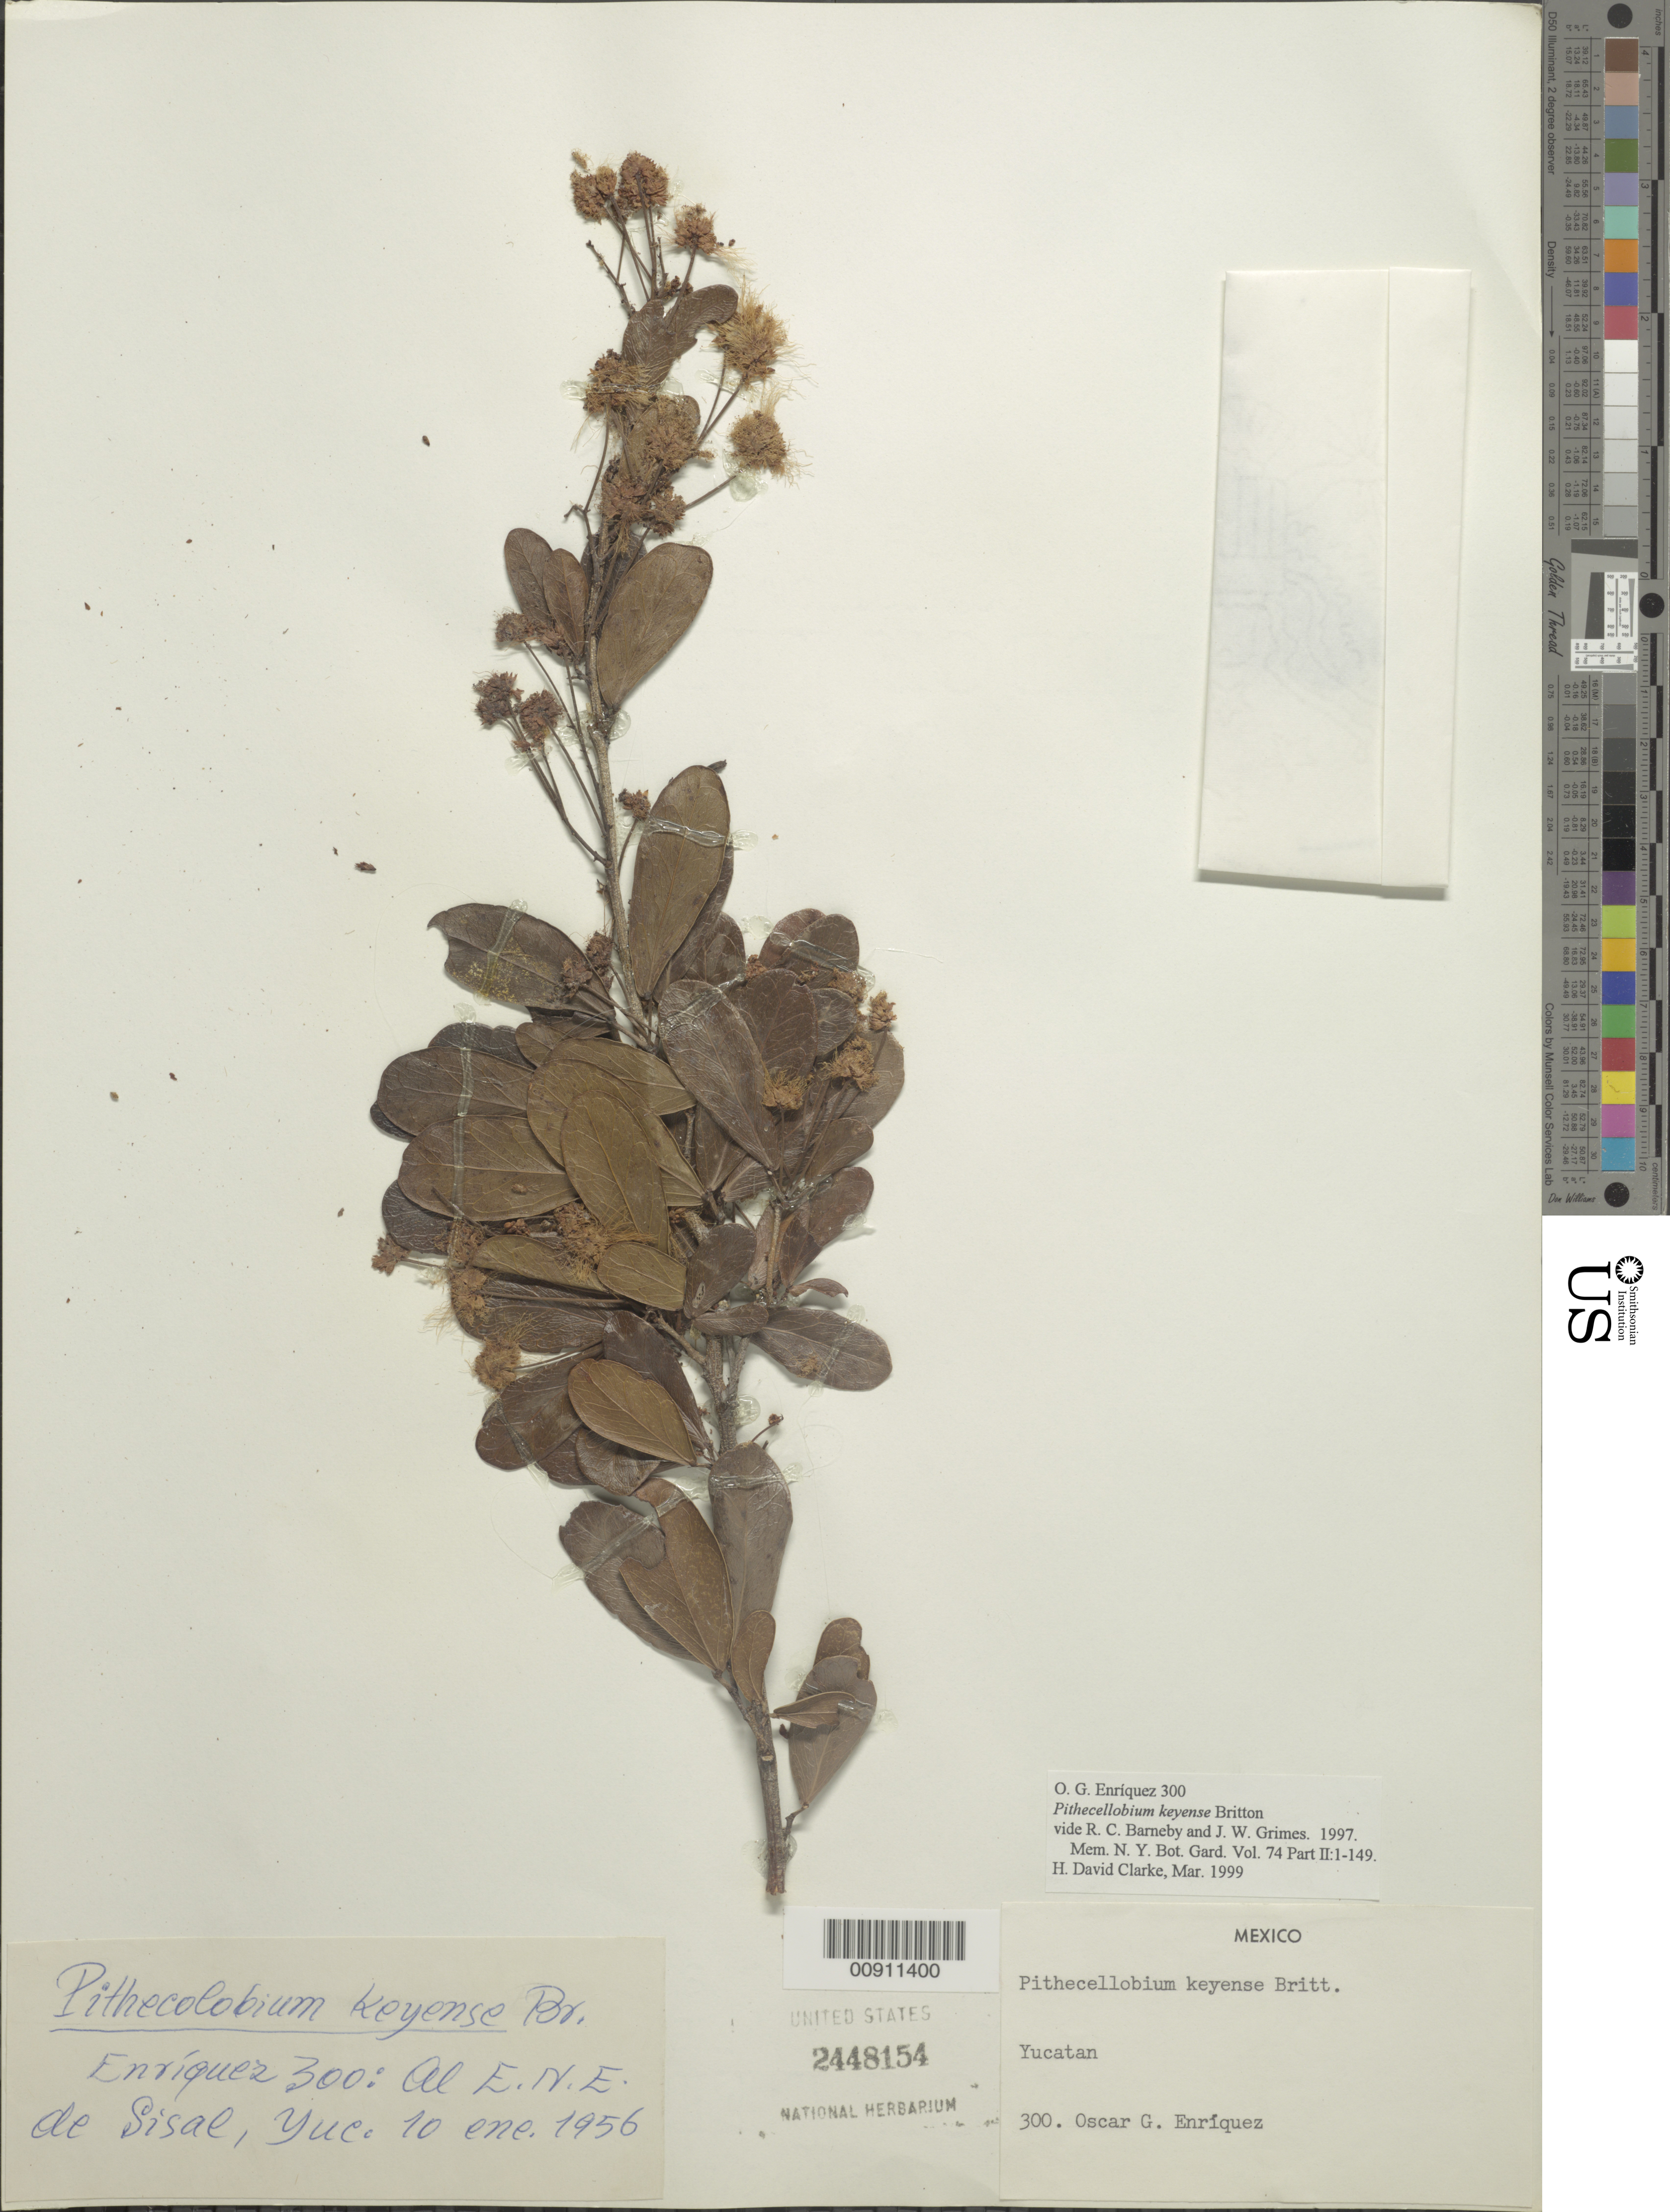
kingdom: Plantae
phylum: Tracheophyta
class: Magnoliopsida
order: Fabales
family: Fabaceae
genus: Pithecellobium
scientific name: Pithecellobium keyense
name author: Britton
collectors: O. Enriquez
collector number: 300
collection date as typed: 10 Jan 1956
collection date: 1956-01-10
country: Mexico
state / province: Yucatán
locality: Al E.N.E. de Sisal, Yucatán.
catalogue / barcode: US 2448154